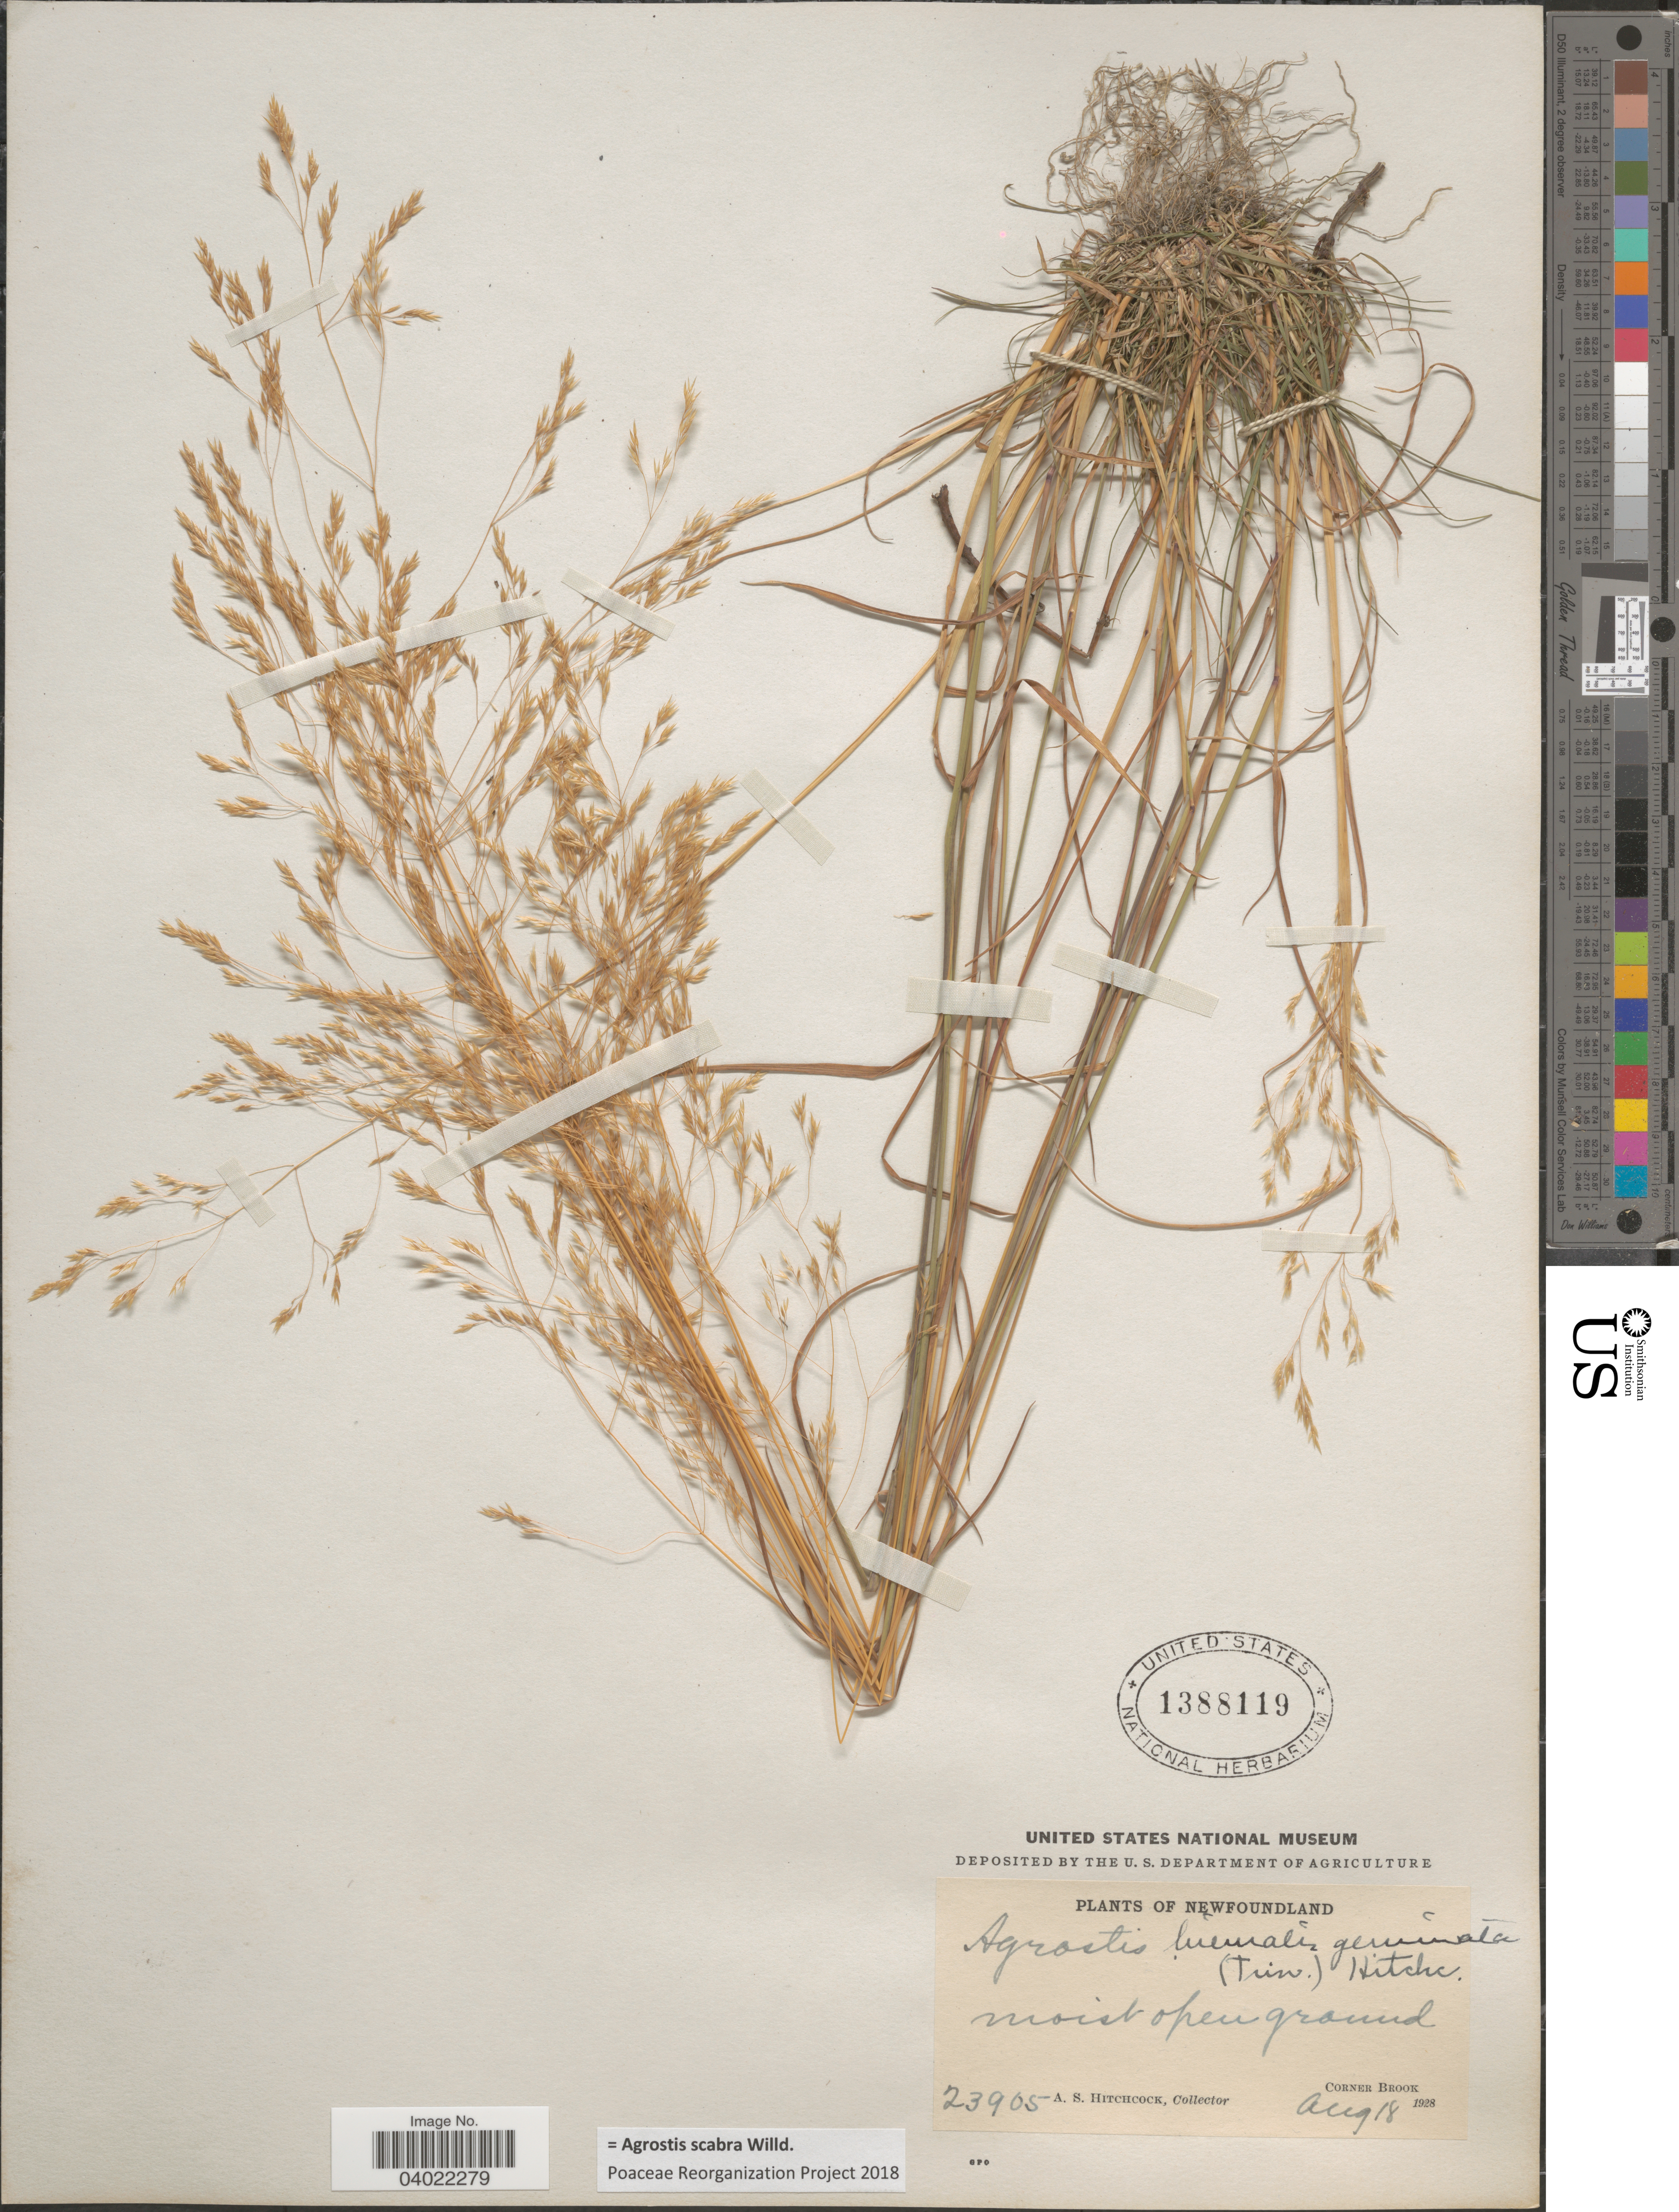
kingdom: Plantae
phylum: Tracheophyta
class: Liliopsida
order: Poales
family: Poaceae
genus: Agrostis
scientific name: Agrostis scabra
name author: Willd.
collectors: A. S. Hitchcock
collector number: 23905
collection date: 1928-08-18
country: Canada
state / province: Newfoundland and Labrador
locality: Corner Brook.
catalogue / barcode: US 1388119